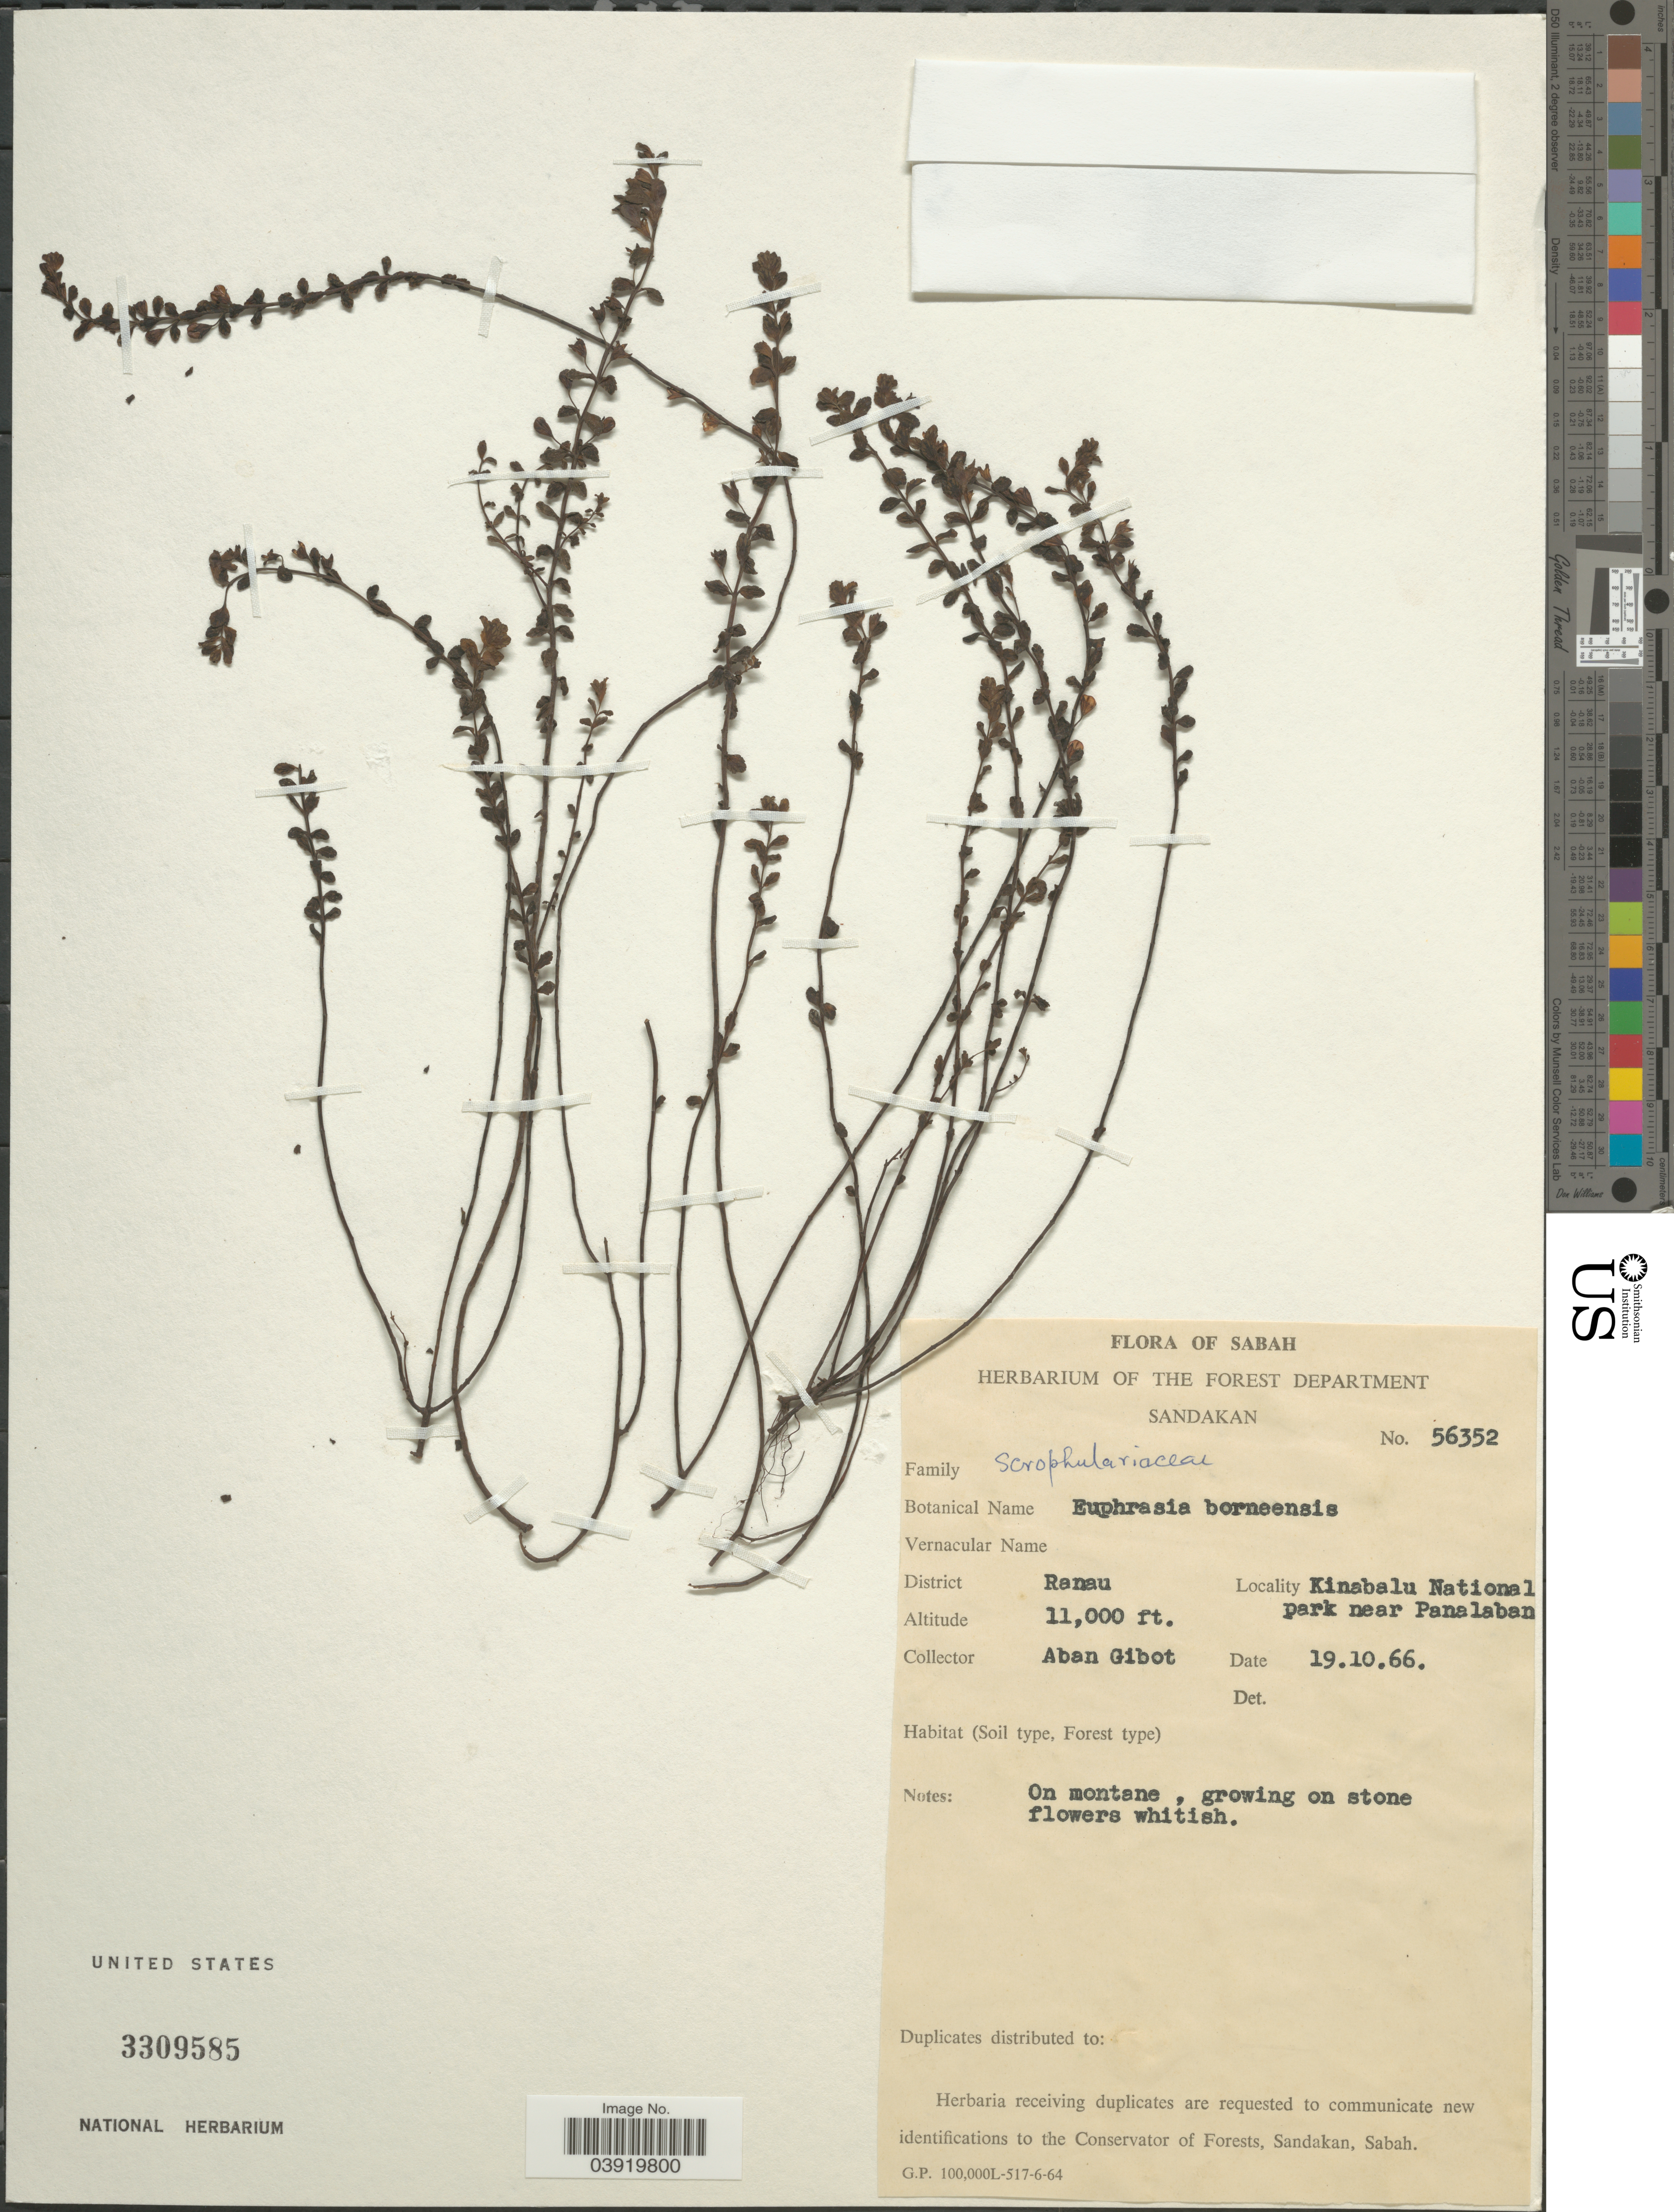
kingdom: Plantae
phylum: Tracheophyta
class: Magnoliopsida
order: Lamiales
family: Orobanchaceae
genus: Euphrasia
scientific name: Euphrasia borneensis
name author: Stapf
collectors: A. Gibot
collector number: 56352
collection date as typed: Transcribed d/m/y: 19/10/66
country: Malaysia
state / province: Sabah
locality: District Ranau. Kinabalu National park near Panalaban.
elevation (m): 3353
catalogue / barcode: US 3309585